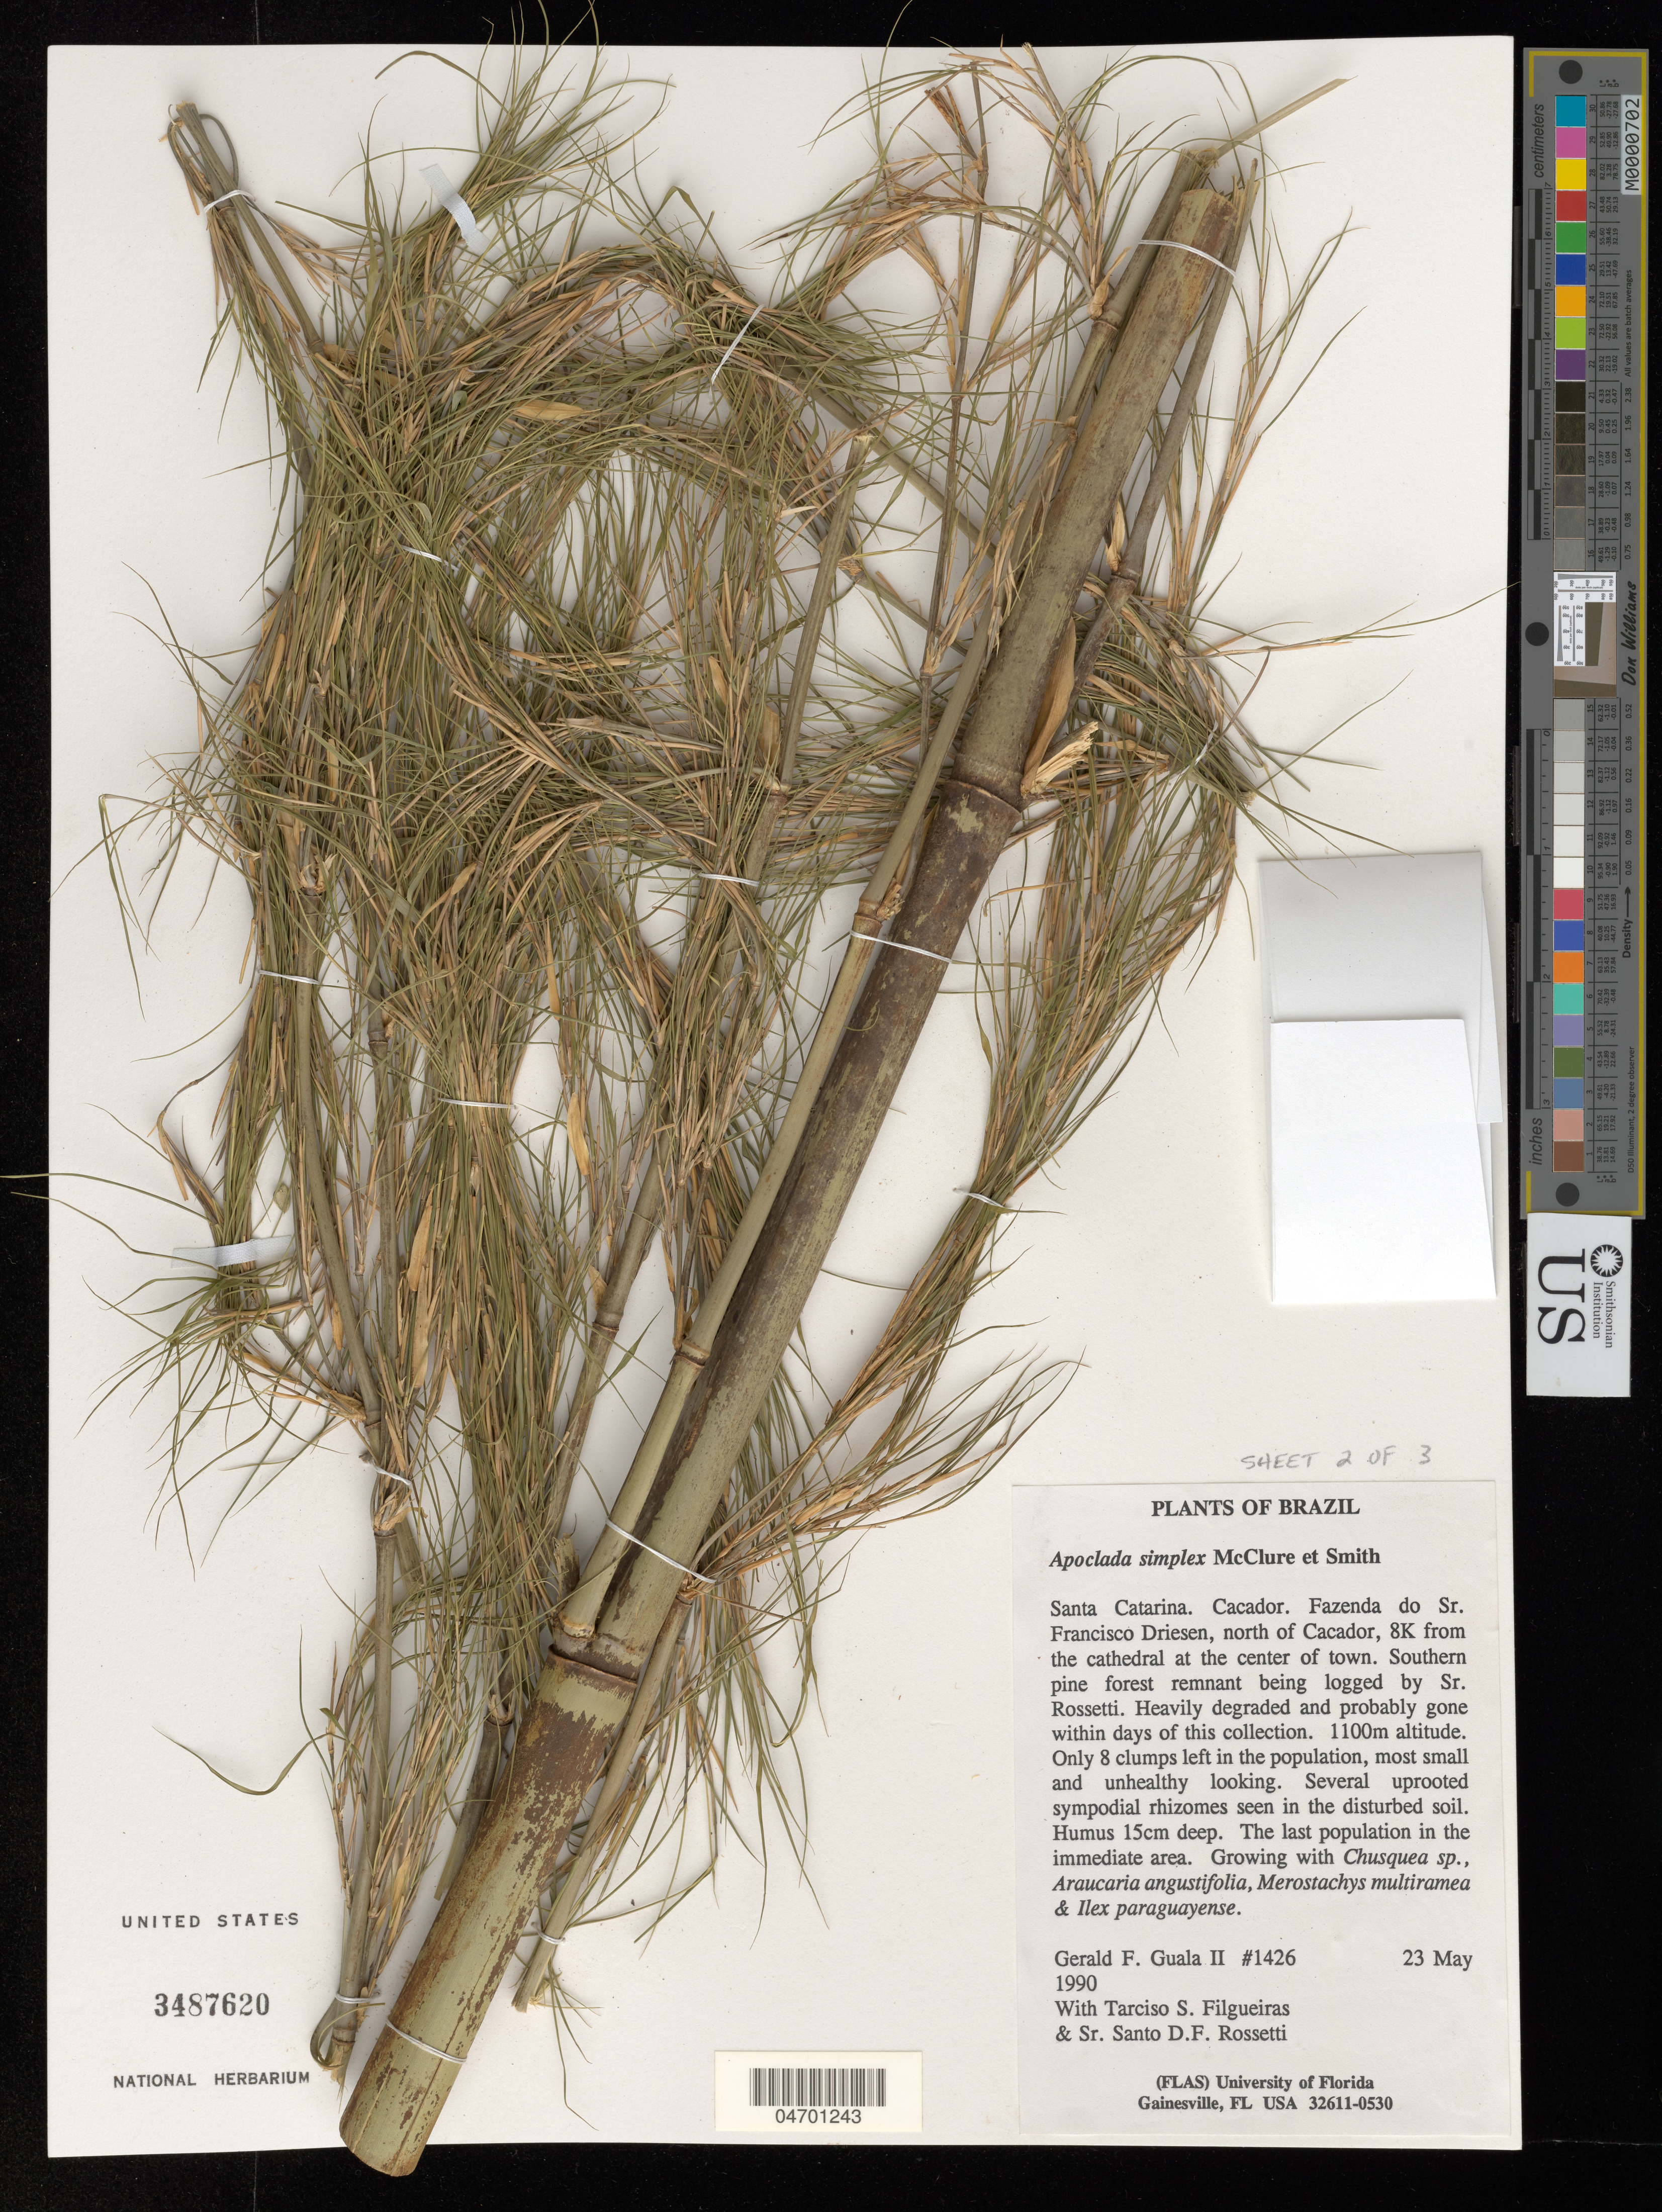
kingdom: Plantae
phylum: Tracheophyta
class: Liliopsida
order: Poales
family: Poaceae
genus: Apoclada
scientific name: Apoclada simplex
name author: McClure & L.B. Sm. in Reitz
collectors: G. Guala, T. S. Filgueiras & S. Rossetti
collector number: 1426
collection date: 1990-05-23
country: Brazil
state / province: Santa Catarina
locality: Cacador. Fazenda do Sr. Francisco Dreisen, north of Cacador, 8K from the cathedral at the center of town. Southern pine forest remnant being logged by Sr. Rossetti.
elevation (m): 1100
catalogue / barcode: US 3487620